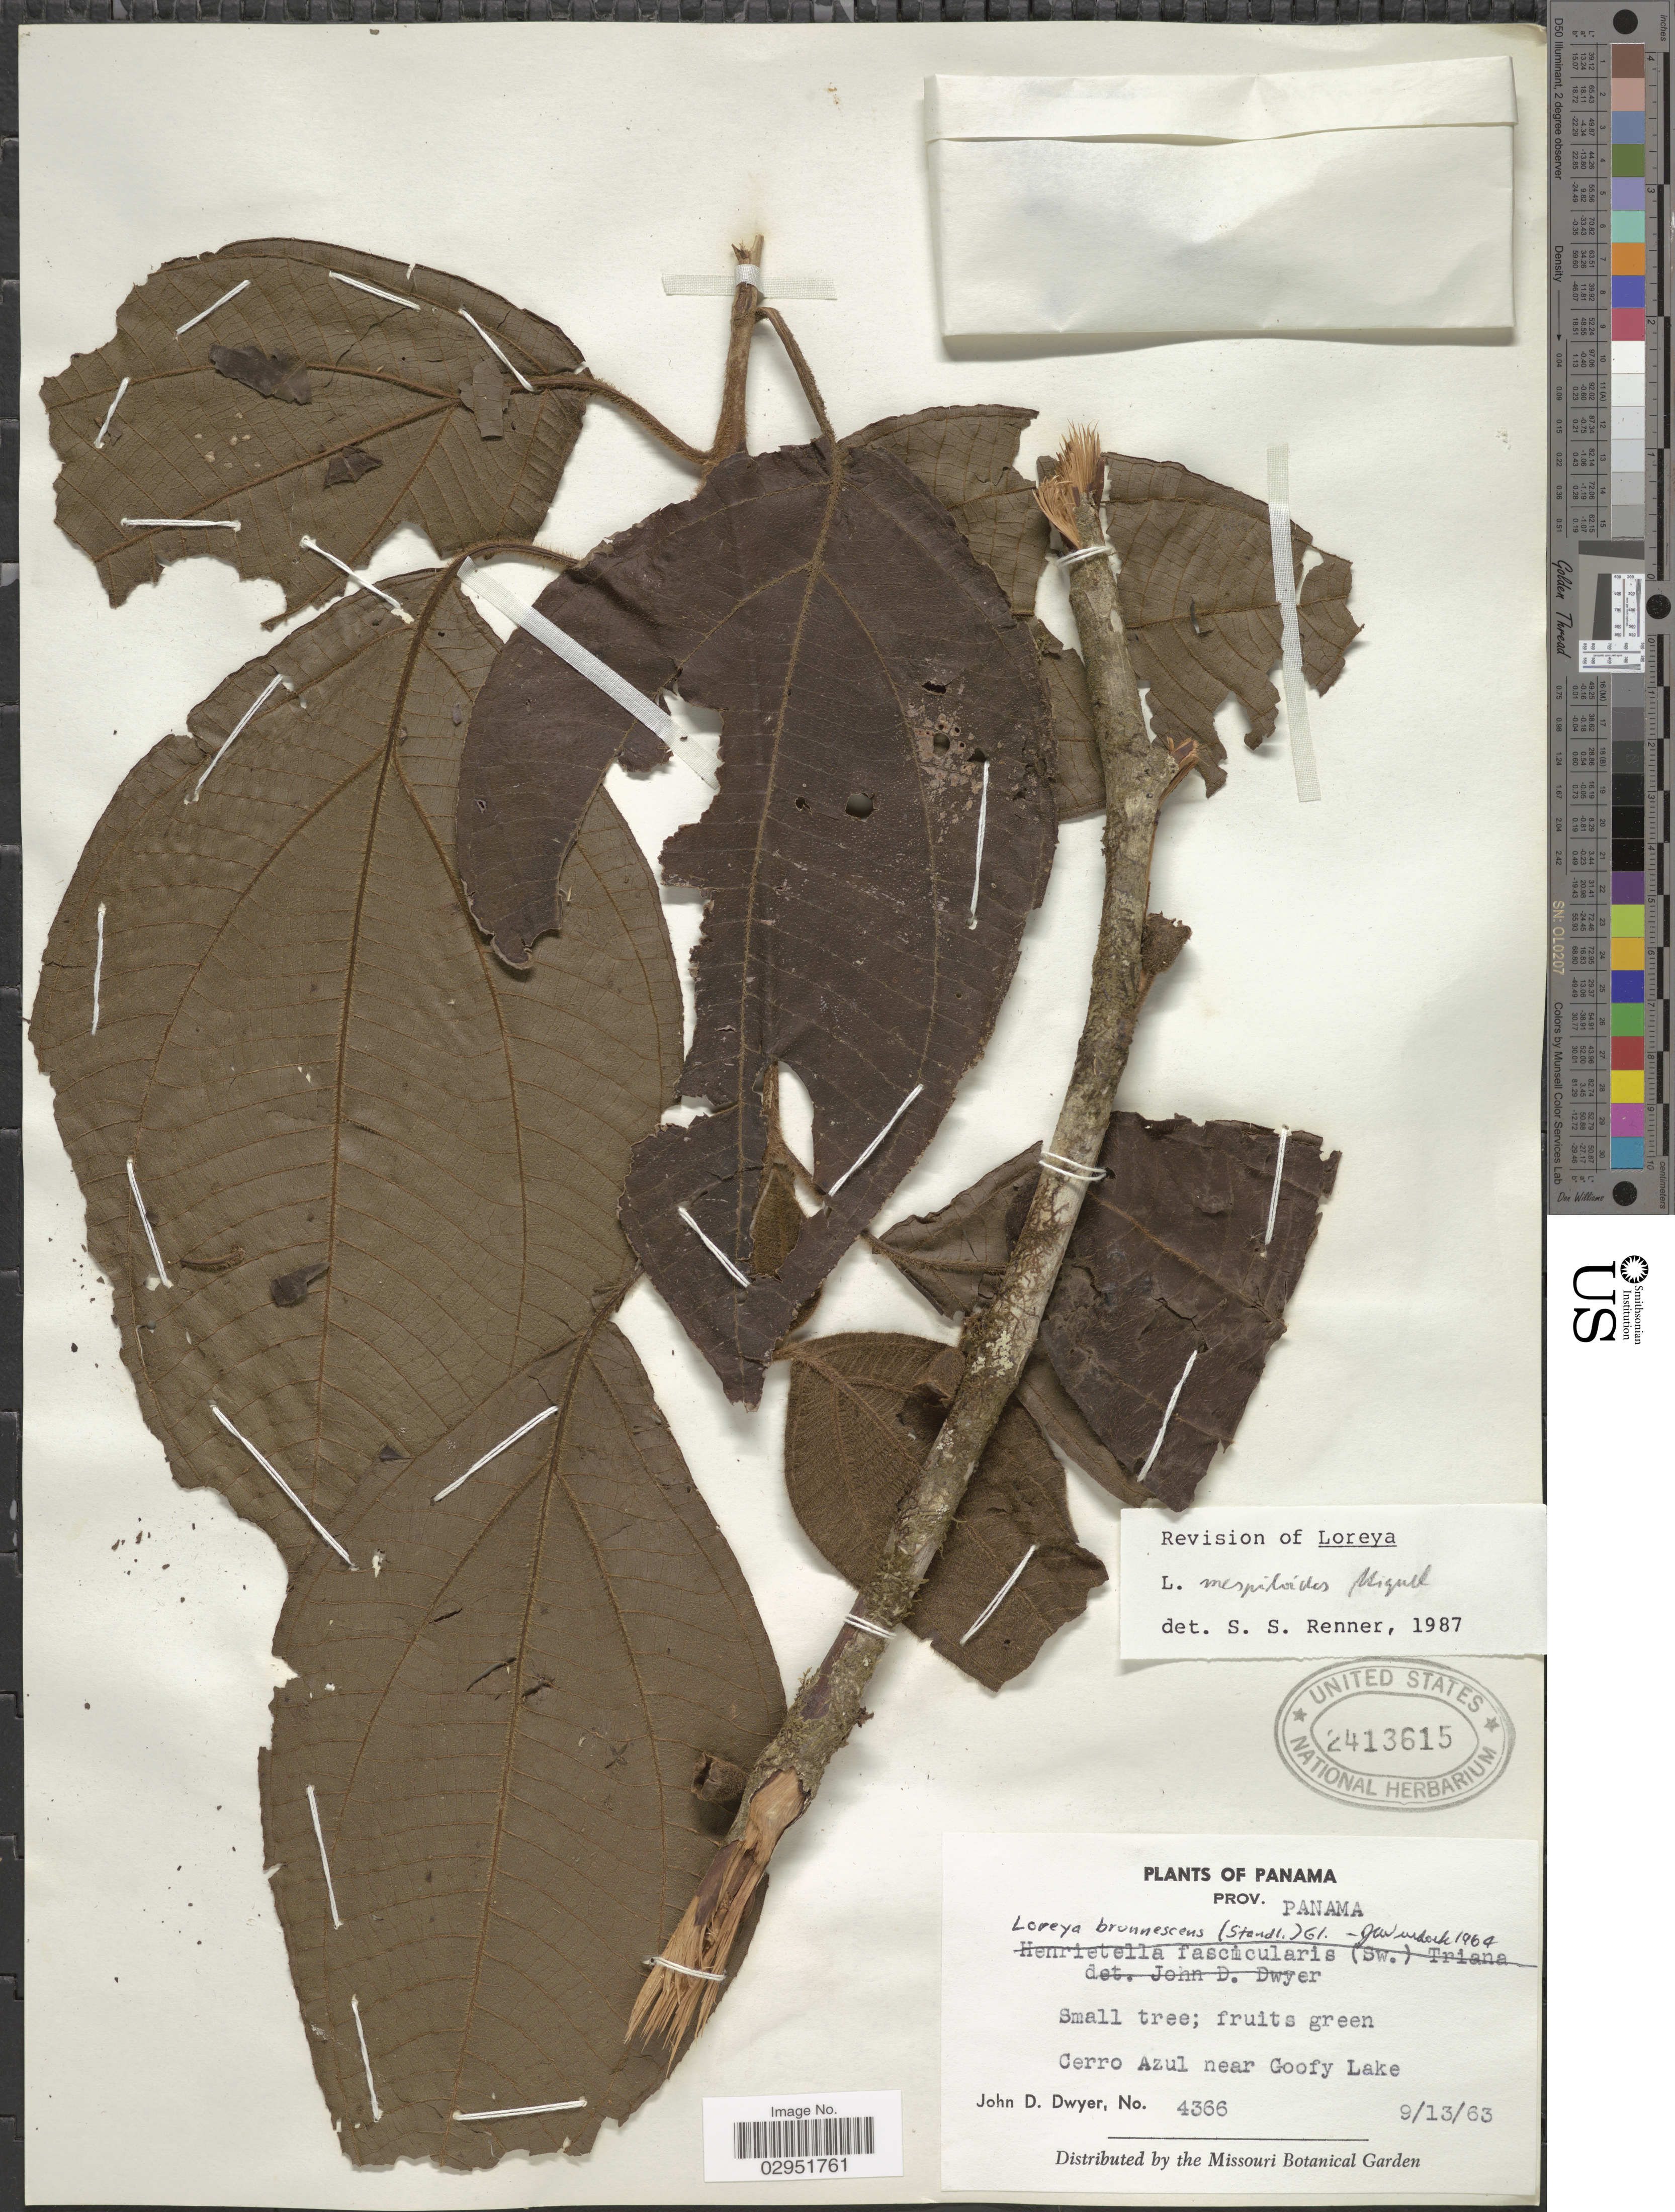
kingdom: Plantae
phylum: Tracheophyta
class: Magnoliopsida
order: Myrtales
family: Melastomataceae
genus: Bellucia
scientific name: Bellucia mespiloides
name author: (Miq.) J.F. Macbr.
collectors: J. D. Dwyer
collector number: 4366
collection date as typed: Transcribed d/m/y: 13/9/63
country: Panama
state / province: Panamá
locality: Prov. Panama. Cerro Azul near Goofy Lake.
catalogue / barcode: US 2413615